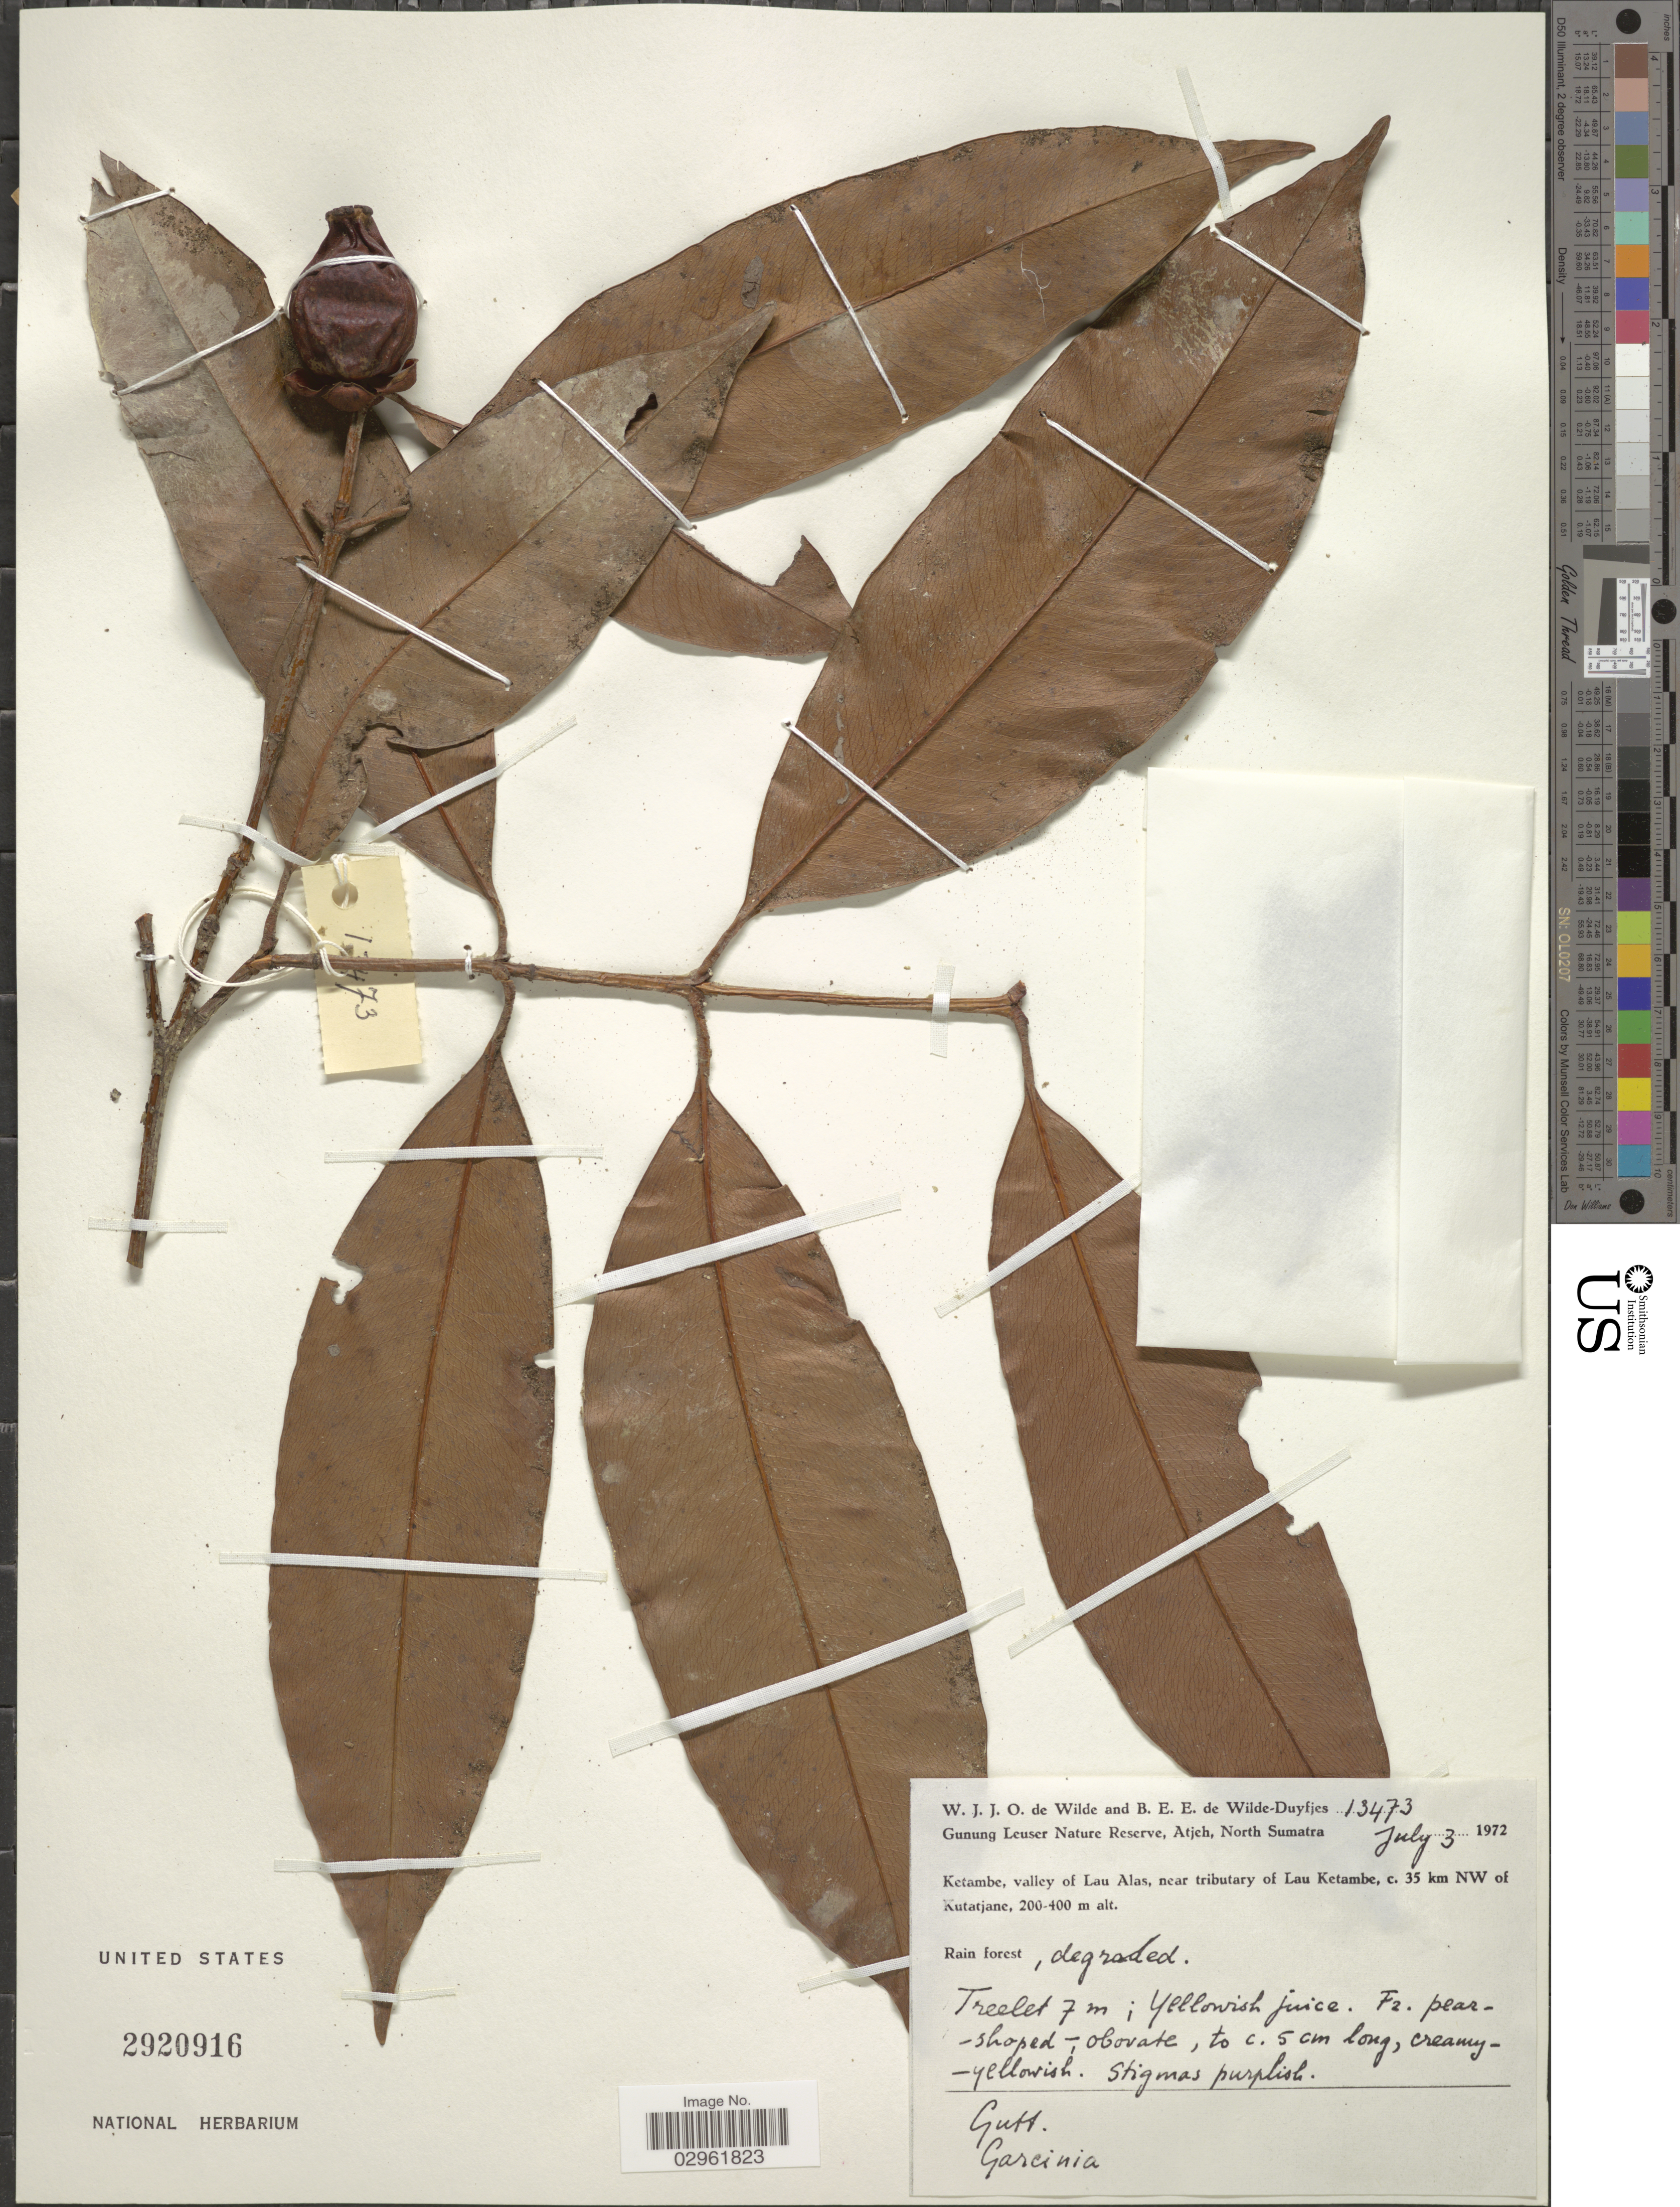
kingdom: Plantae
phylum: Tracheophyta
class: Magnoliopsida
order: Malpighiales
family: Clusiaceae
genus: Garcinia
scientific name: Garcinia sp.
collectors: W. J. de Wilde & B. E. de Wilde-Duyfjes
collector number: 13473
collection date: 1972-07-03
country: Indonesia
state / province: Sumatra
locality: Gunung Leuser Nature Reserve, Atjeh, North Sumatra, Ketambe; valley of Lau Alas, near tributary of Lau Ketambe, c. 35 km NW of Kutatjane.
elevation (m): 200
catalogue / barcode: US 2920916